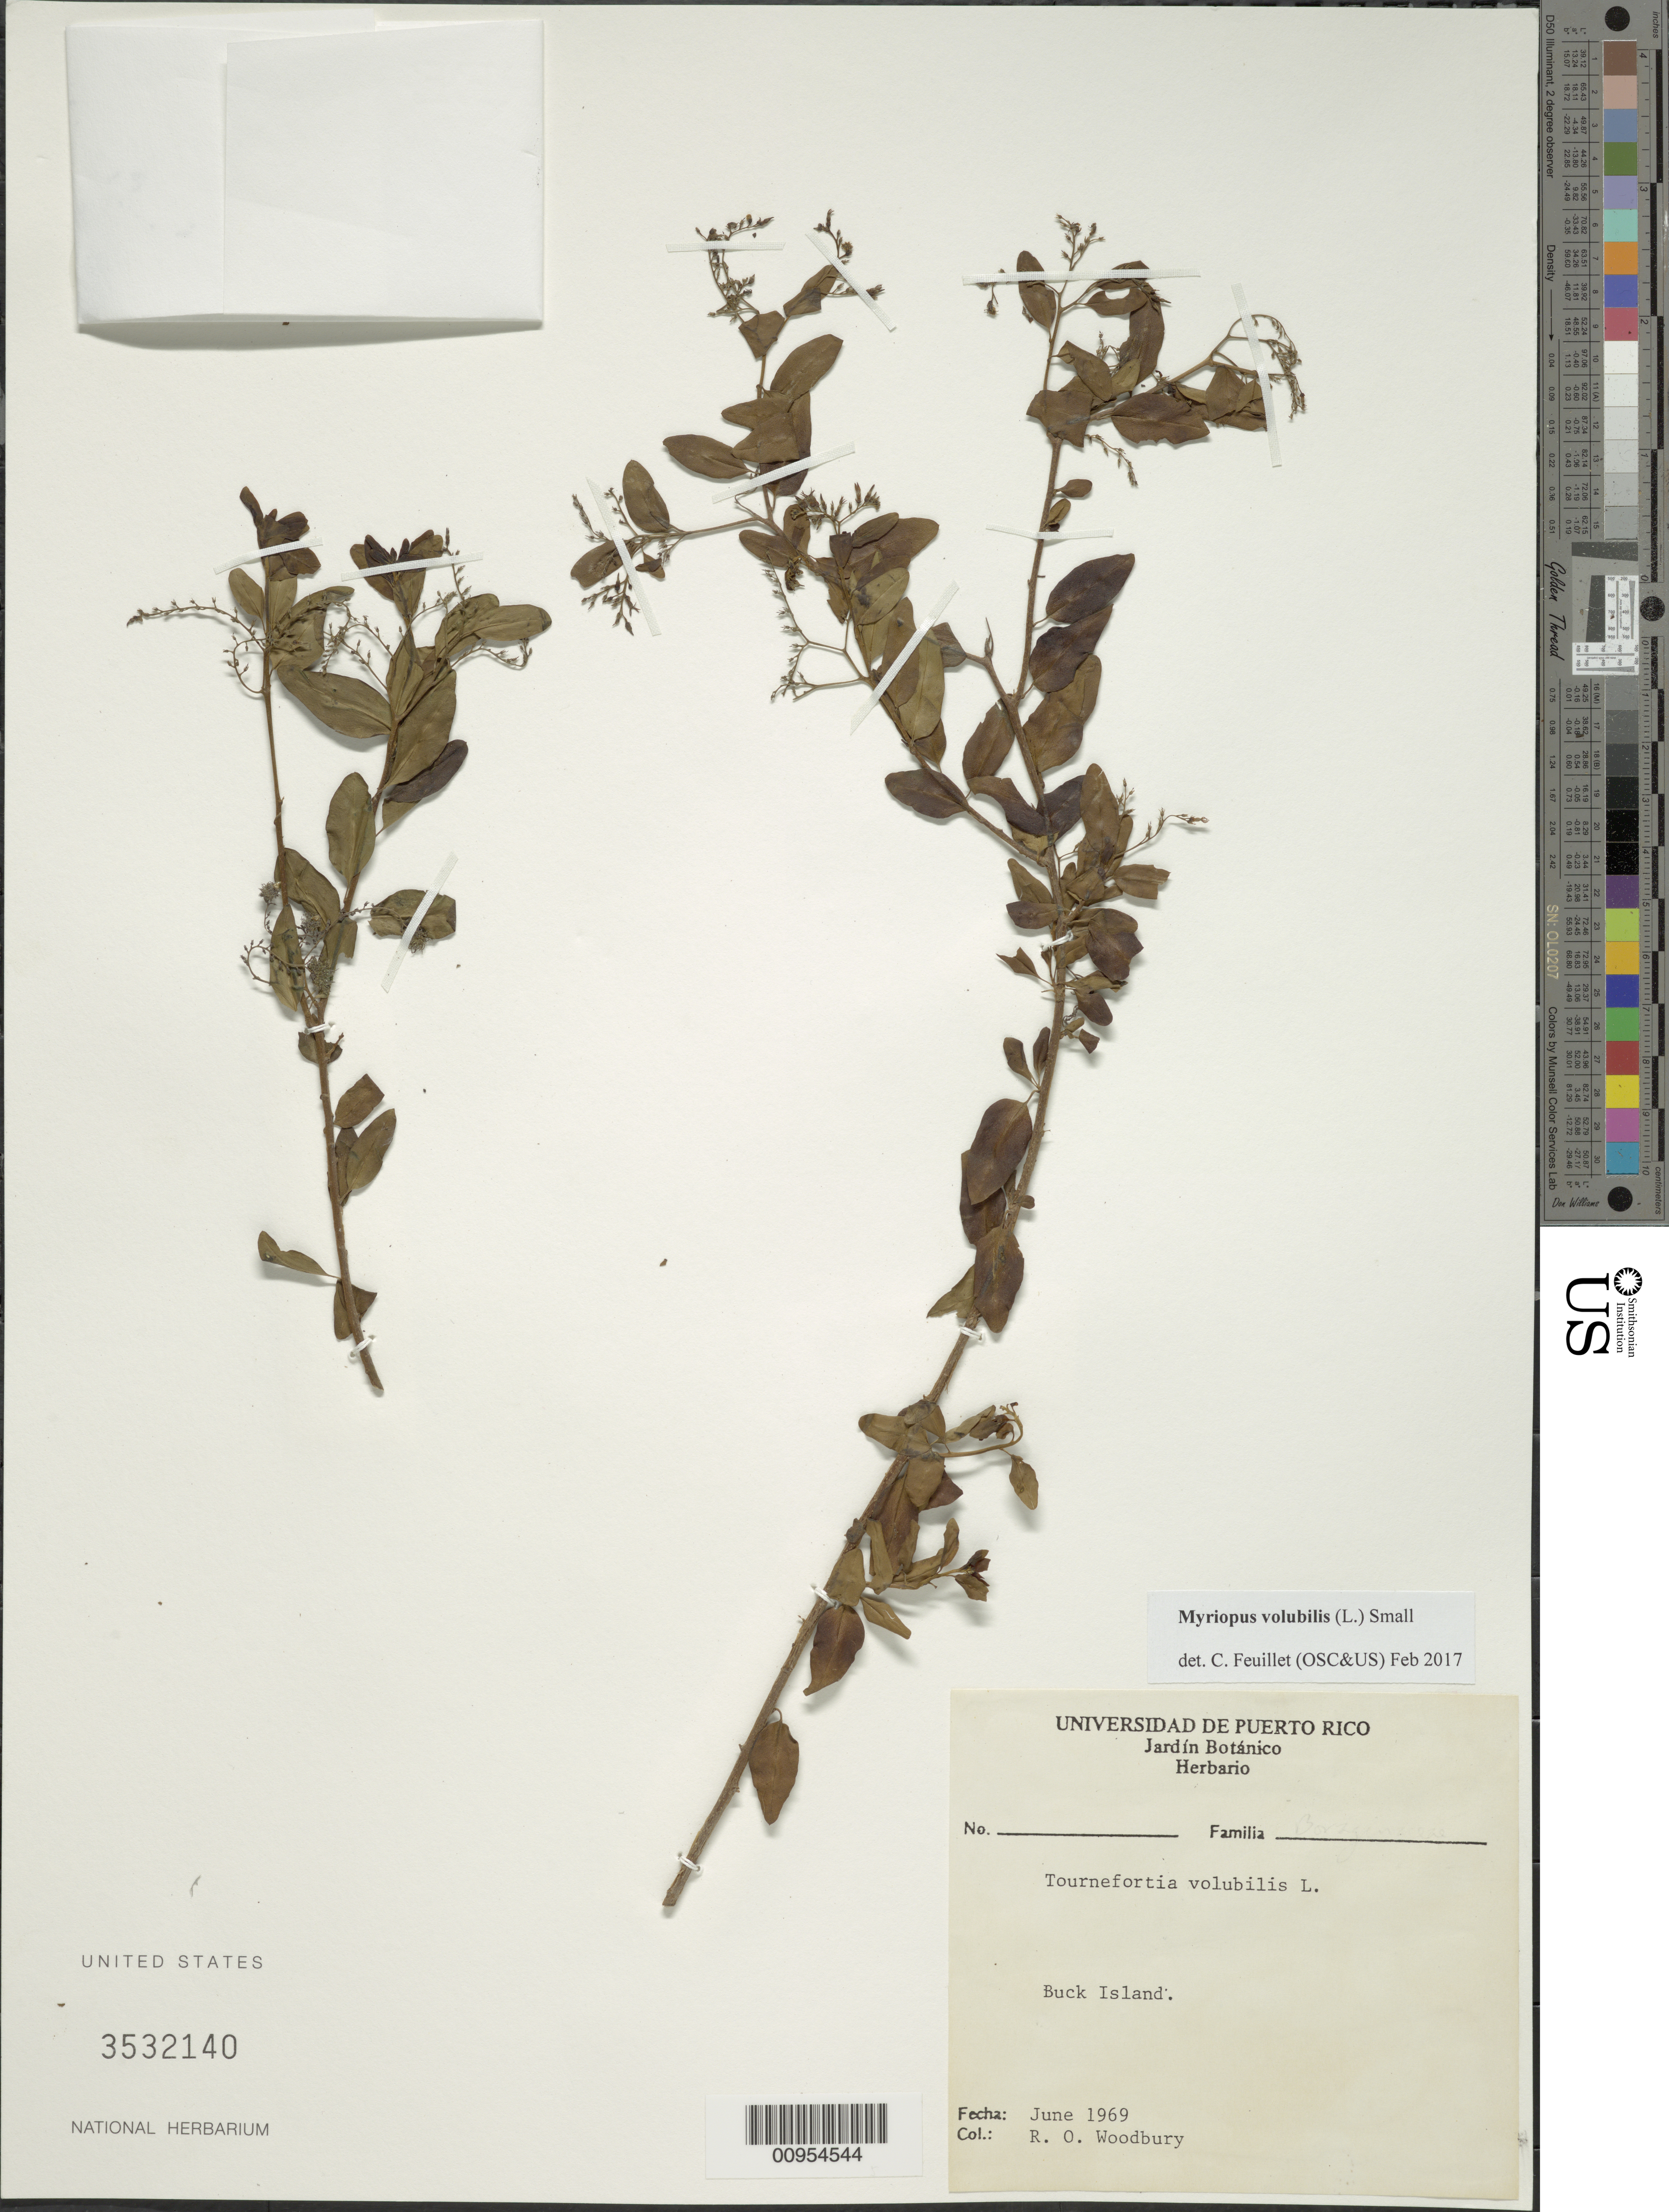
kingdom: Plantae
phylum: Tracheophyta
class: Magnoliopsida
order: Boraginales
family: Heliotropiaceae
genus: Myriopus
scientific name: Myriopus volubilis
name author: (L.) Small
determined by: Feuillet, C.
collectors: R. O. Woodbury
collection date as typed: Jun 1969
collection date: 1969-06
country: Puerto Rico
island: Buck Island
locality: Buck Island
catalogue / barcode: US 3532140